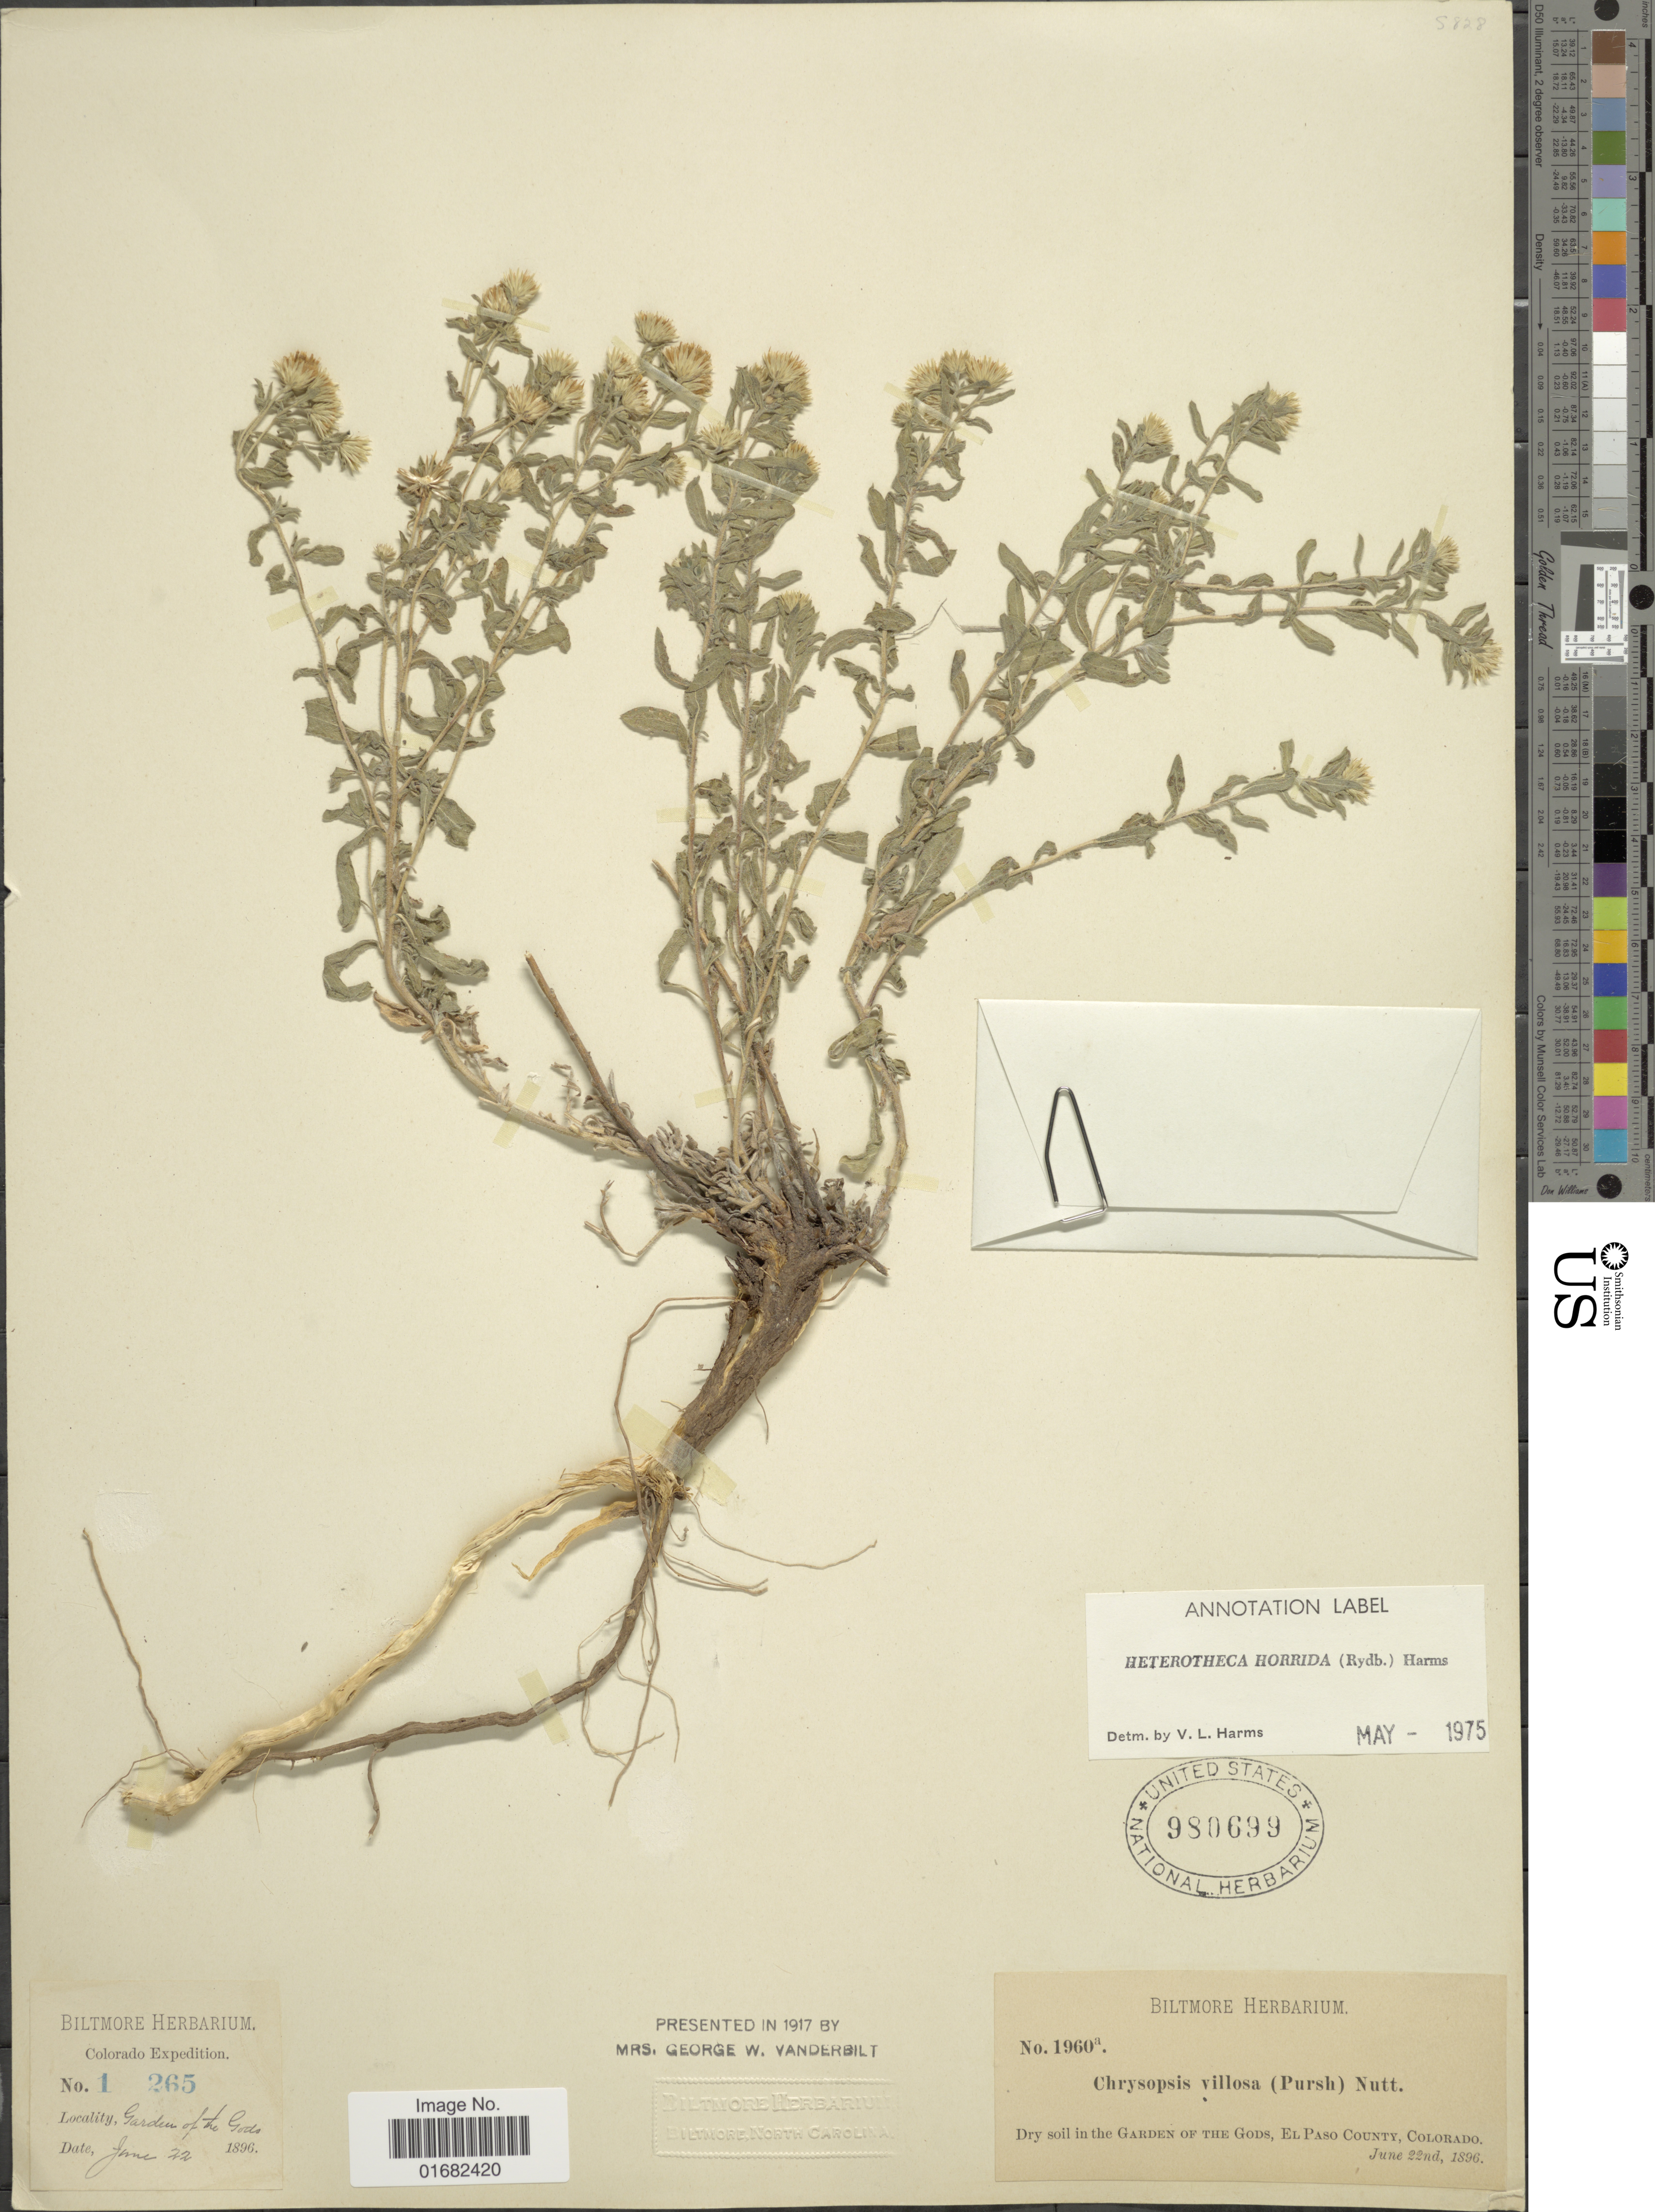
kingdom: Plantae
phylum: Tracheophyta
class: Magnoliopsida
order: Asterales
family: Asteraceae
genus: Heterotheca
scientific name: Heterotheca horrida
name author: (Rydb.) V.L. Harms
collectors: ex herb. Biltmore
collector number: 1265/1960a*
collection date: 1896-06-22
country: United States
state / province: Colorado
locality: Garden of The Gods, El Paso County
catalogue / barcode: US 980699